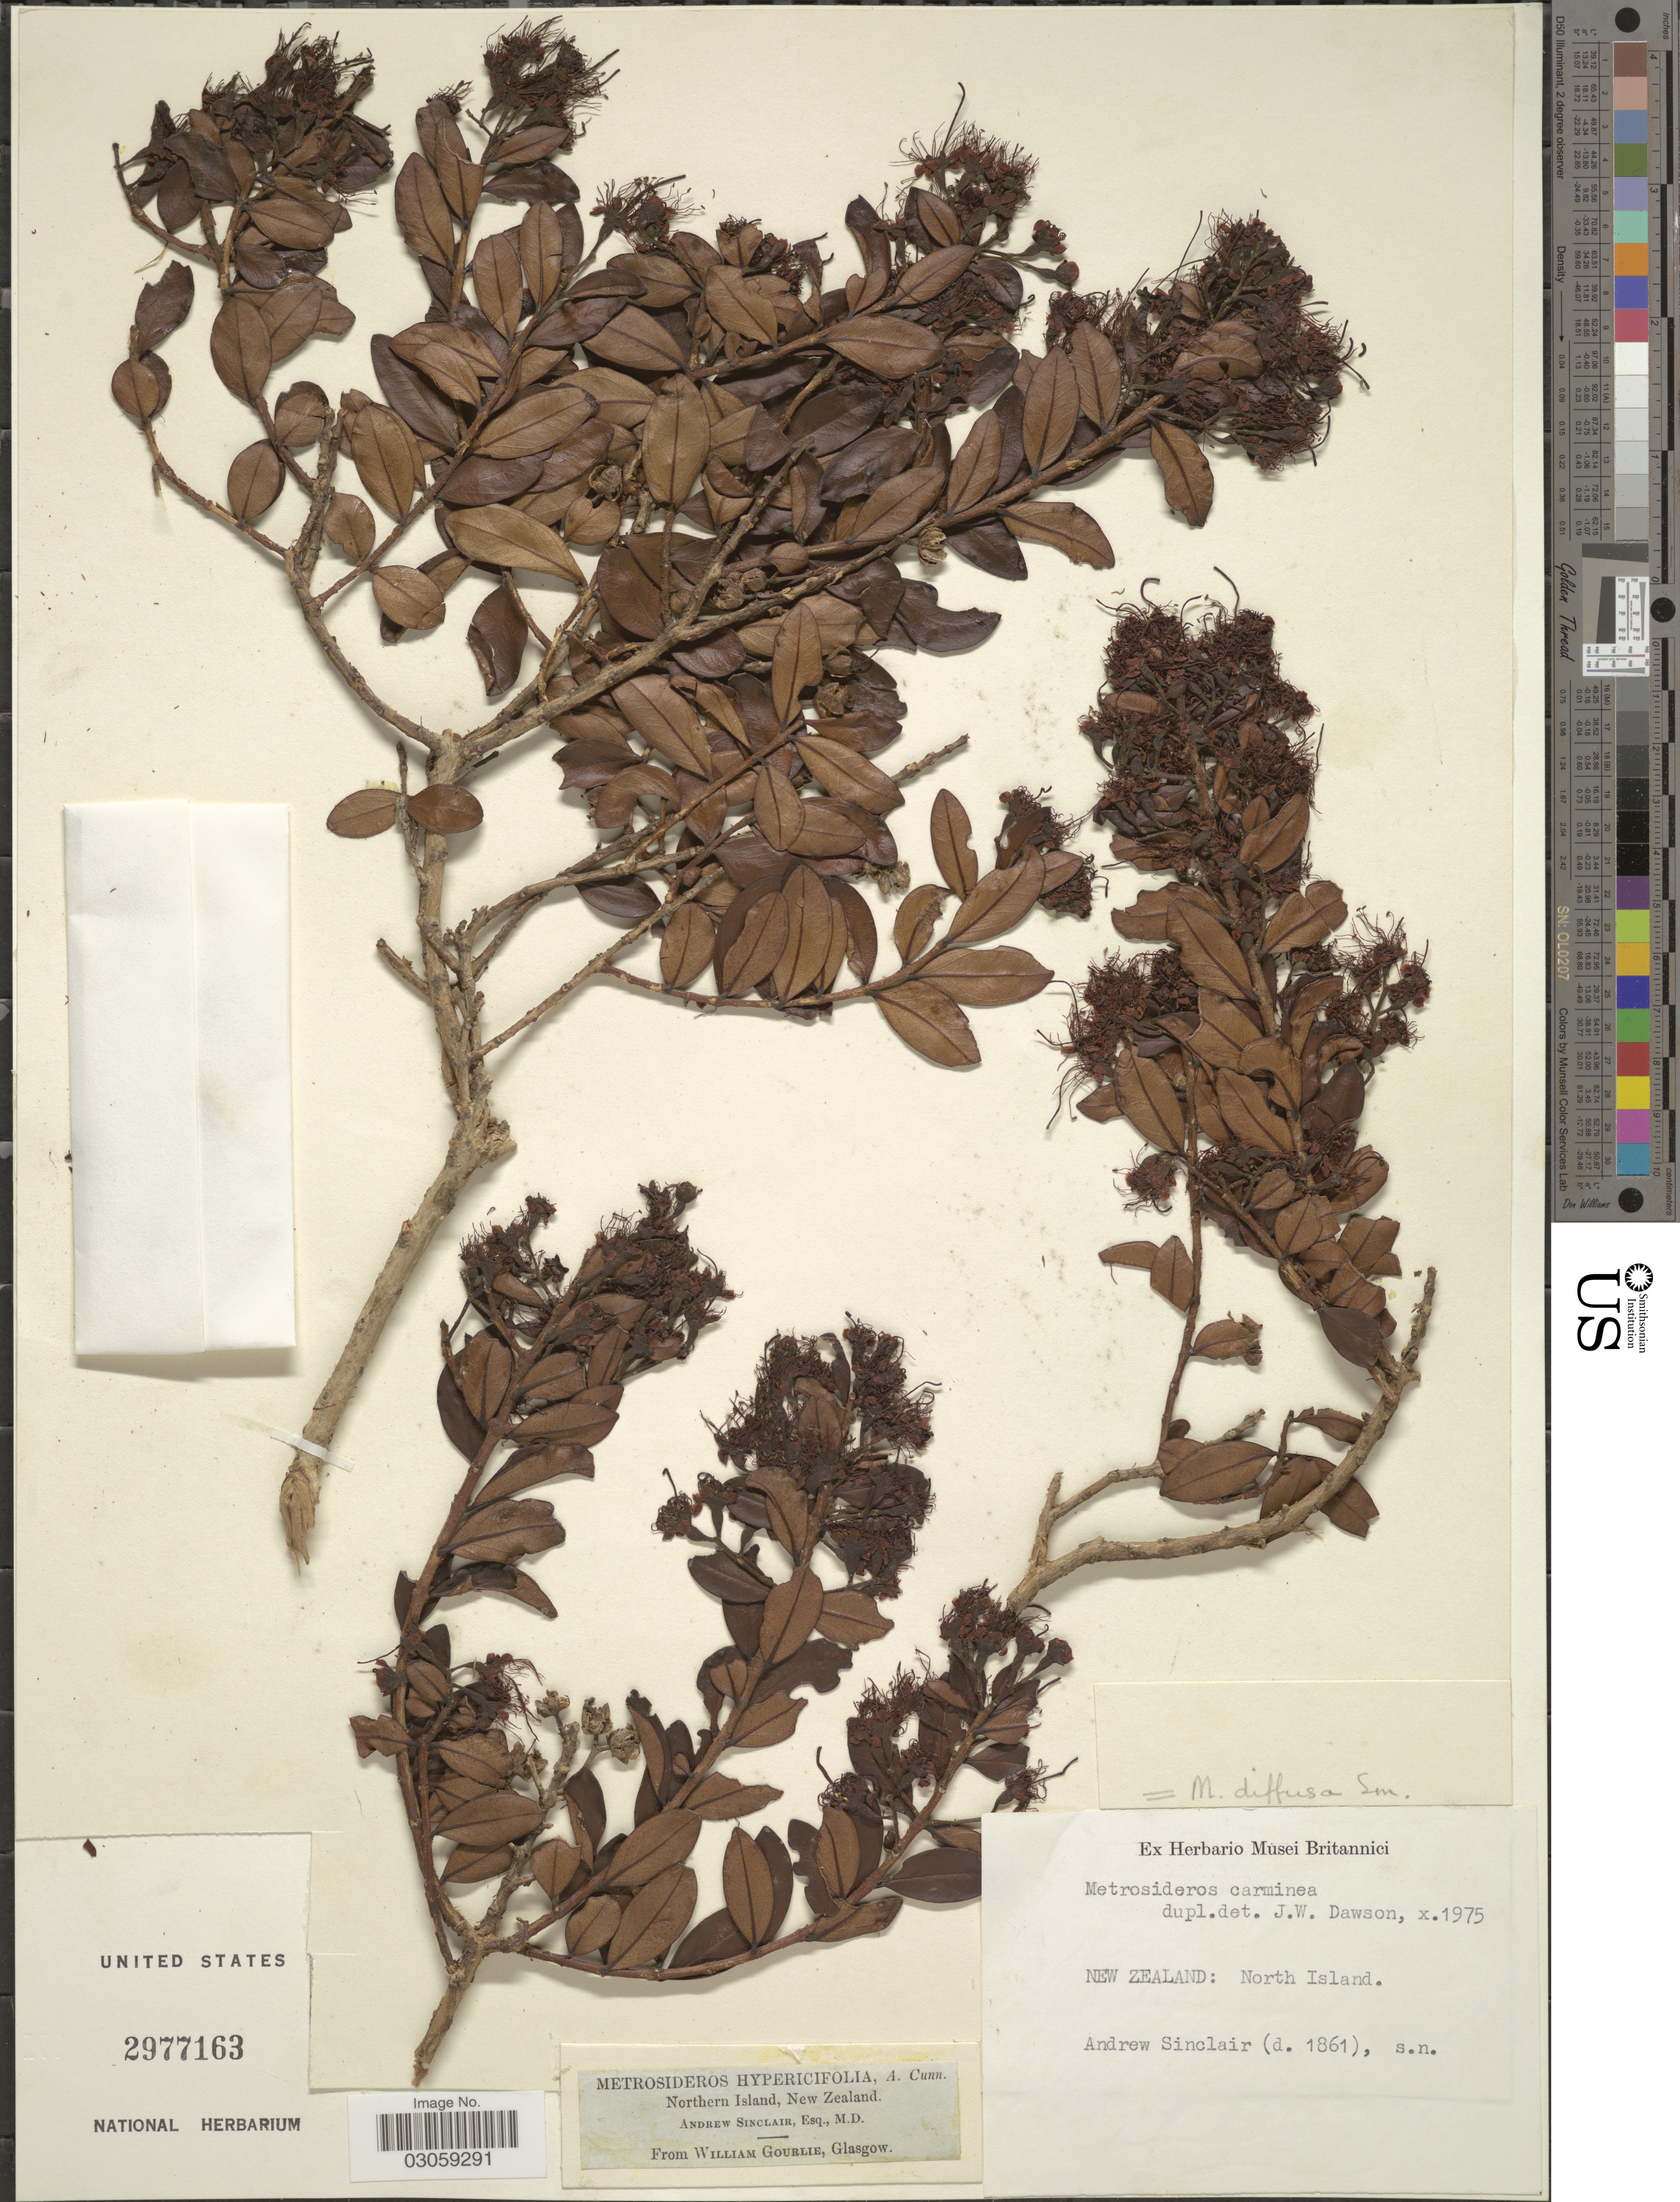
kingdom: Plantae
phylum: Tracheophyta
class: Magnoliopsida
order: Myrtales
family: Myrtaceae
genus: Metrosideros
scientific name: Metrosideros carminea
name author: W.R.B. Oliv.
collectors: A. Sinclair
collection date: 1861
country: New Zealand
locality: North Island.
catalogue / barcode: US 2977163